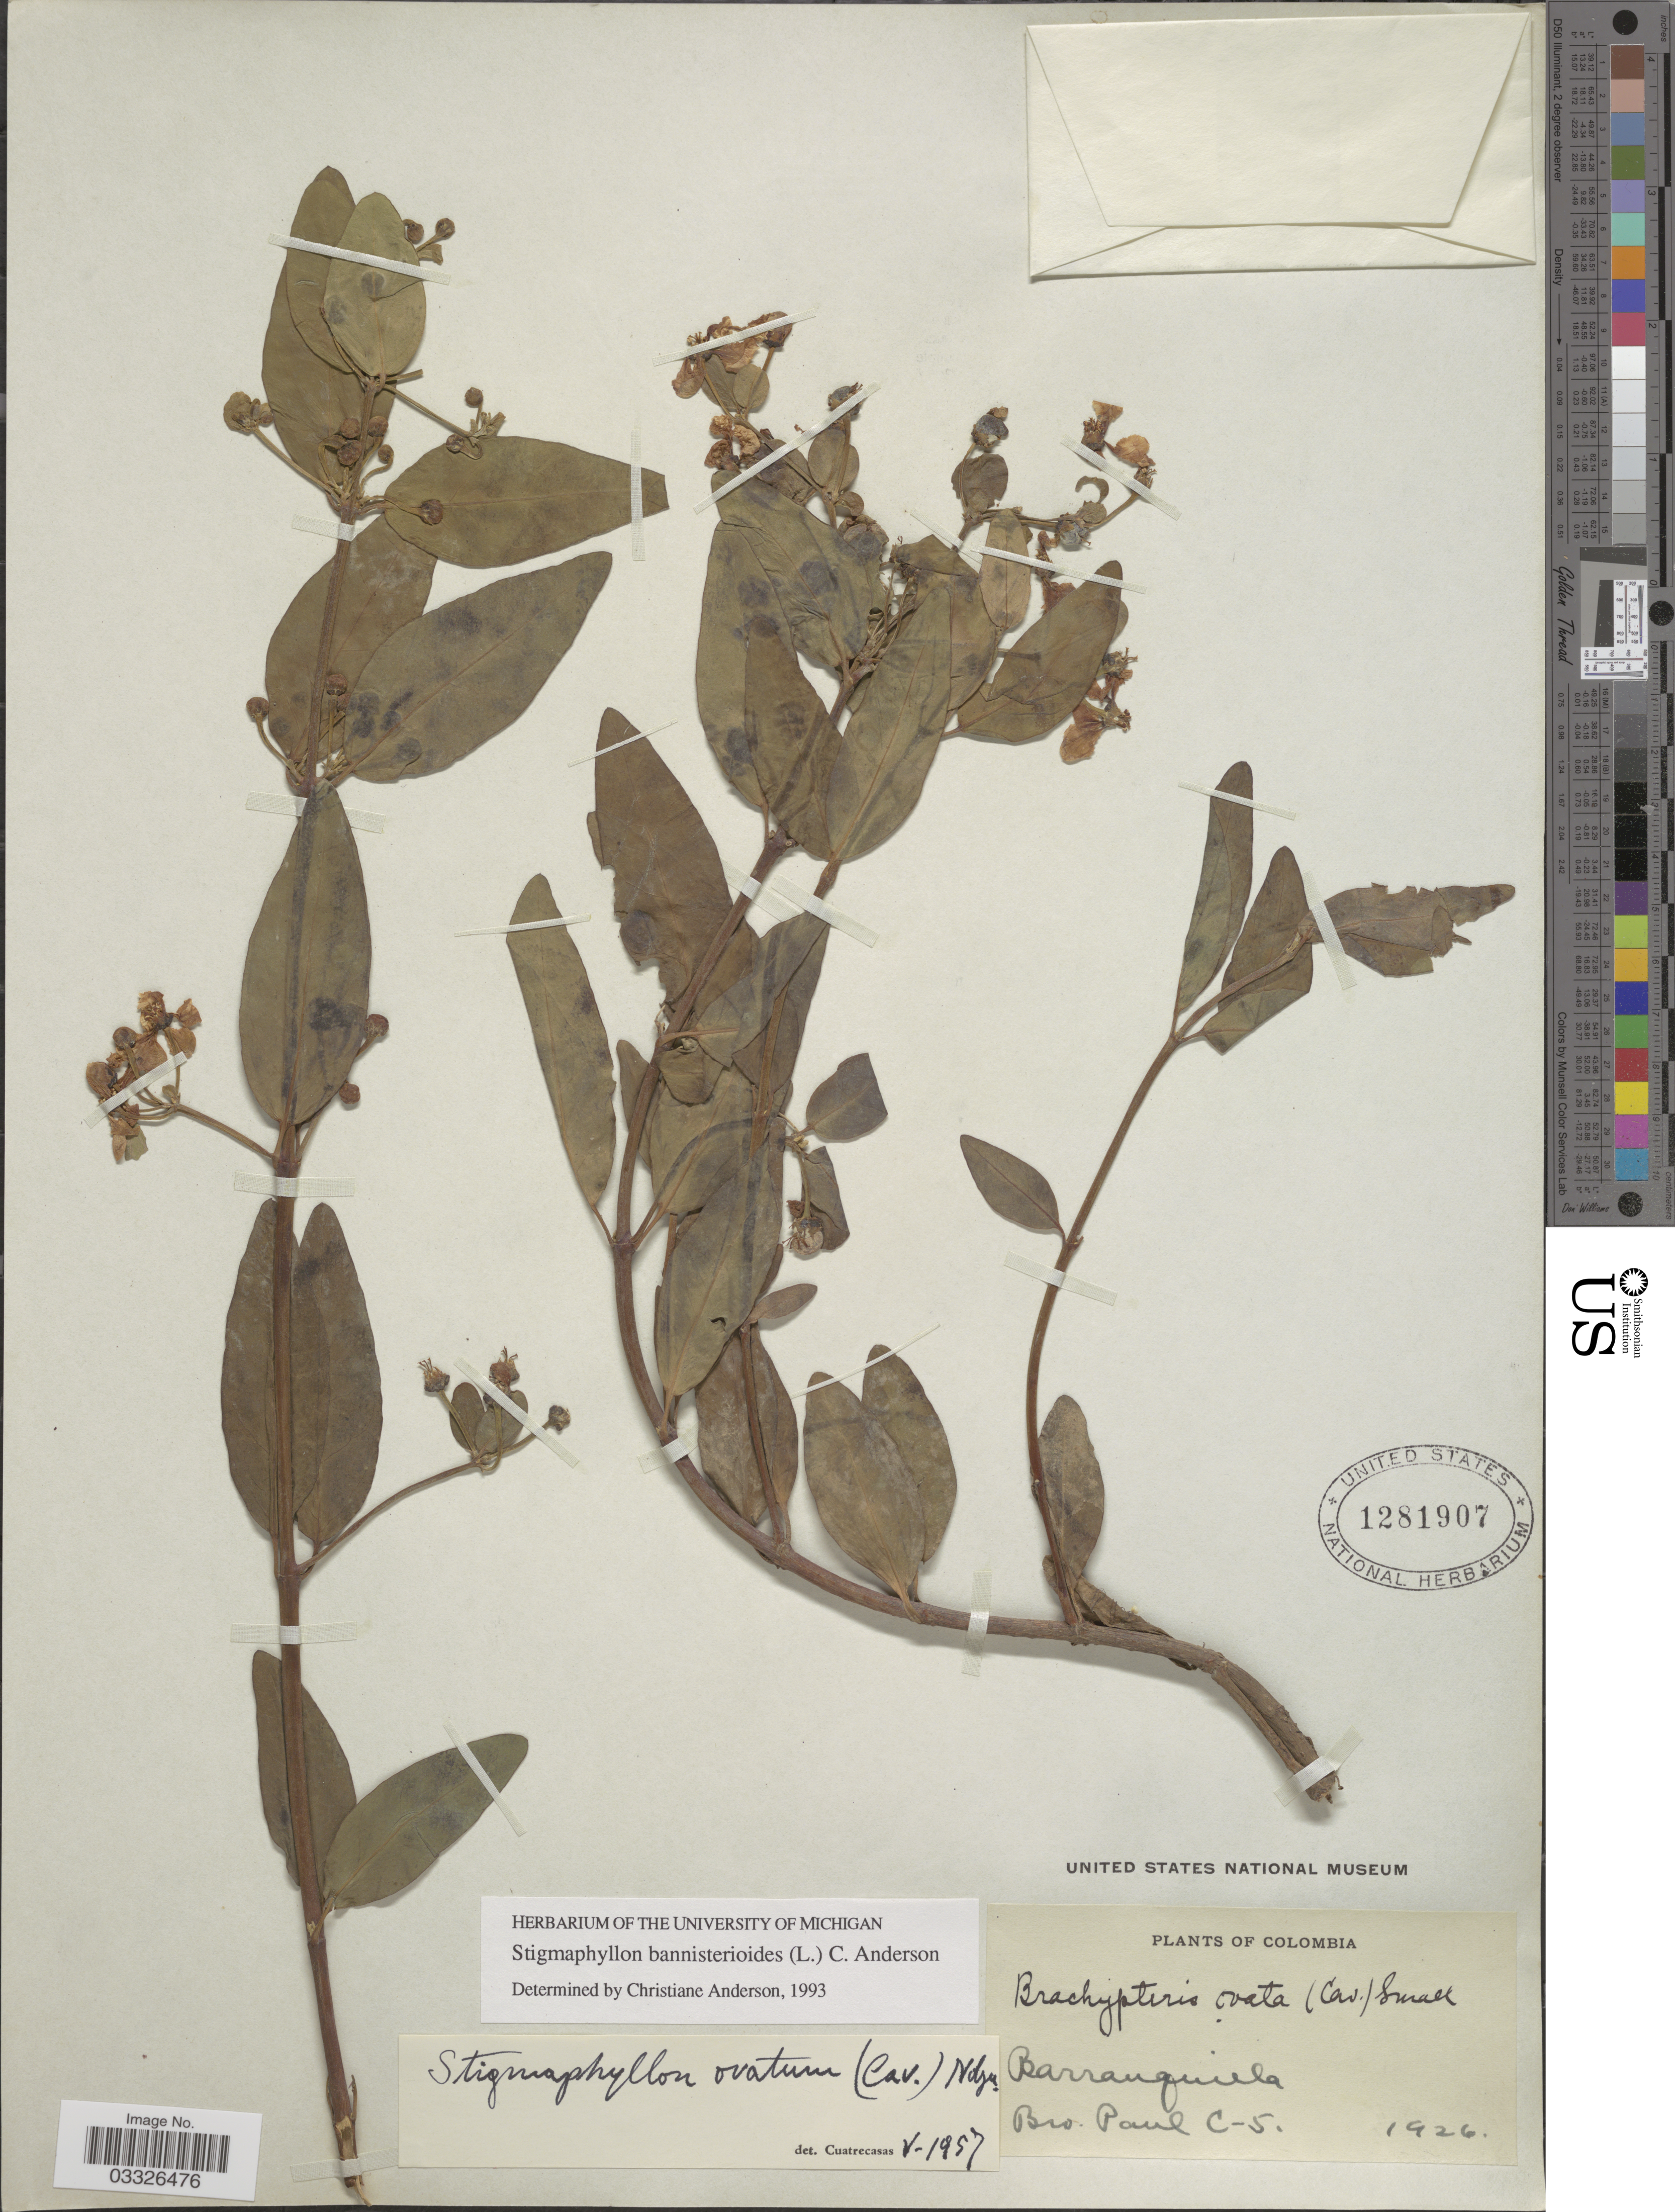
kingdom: Plantae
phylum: Tracheophyta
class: Magnoliopsida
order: Malpighiales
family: Malpighiaceae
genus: Stigmaphyllon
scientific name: Stigmaphyllon bannisterioides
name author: (L.) C.E. Anderson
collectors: B. Paul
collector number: C-5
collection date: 1926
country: Colombia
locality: Barranquilla.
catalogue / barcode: US 1281907